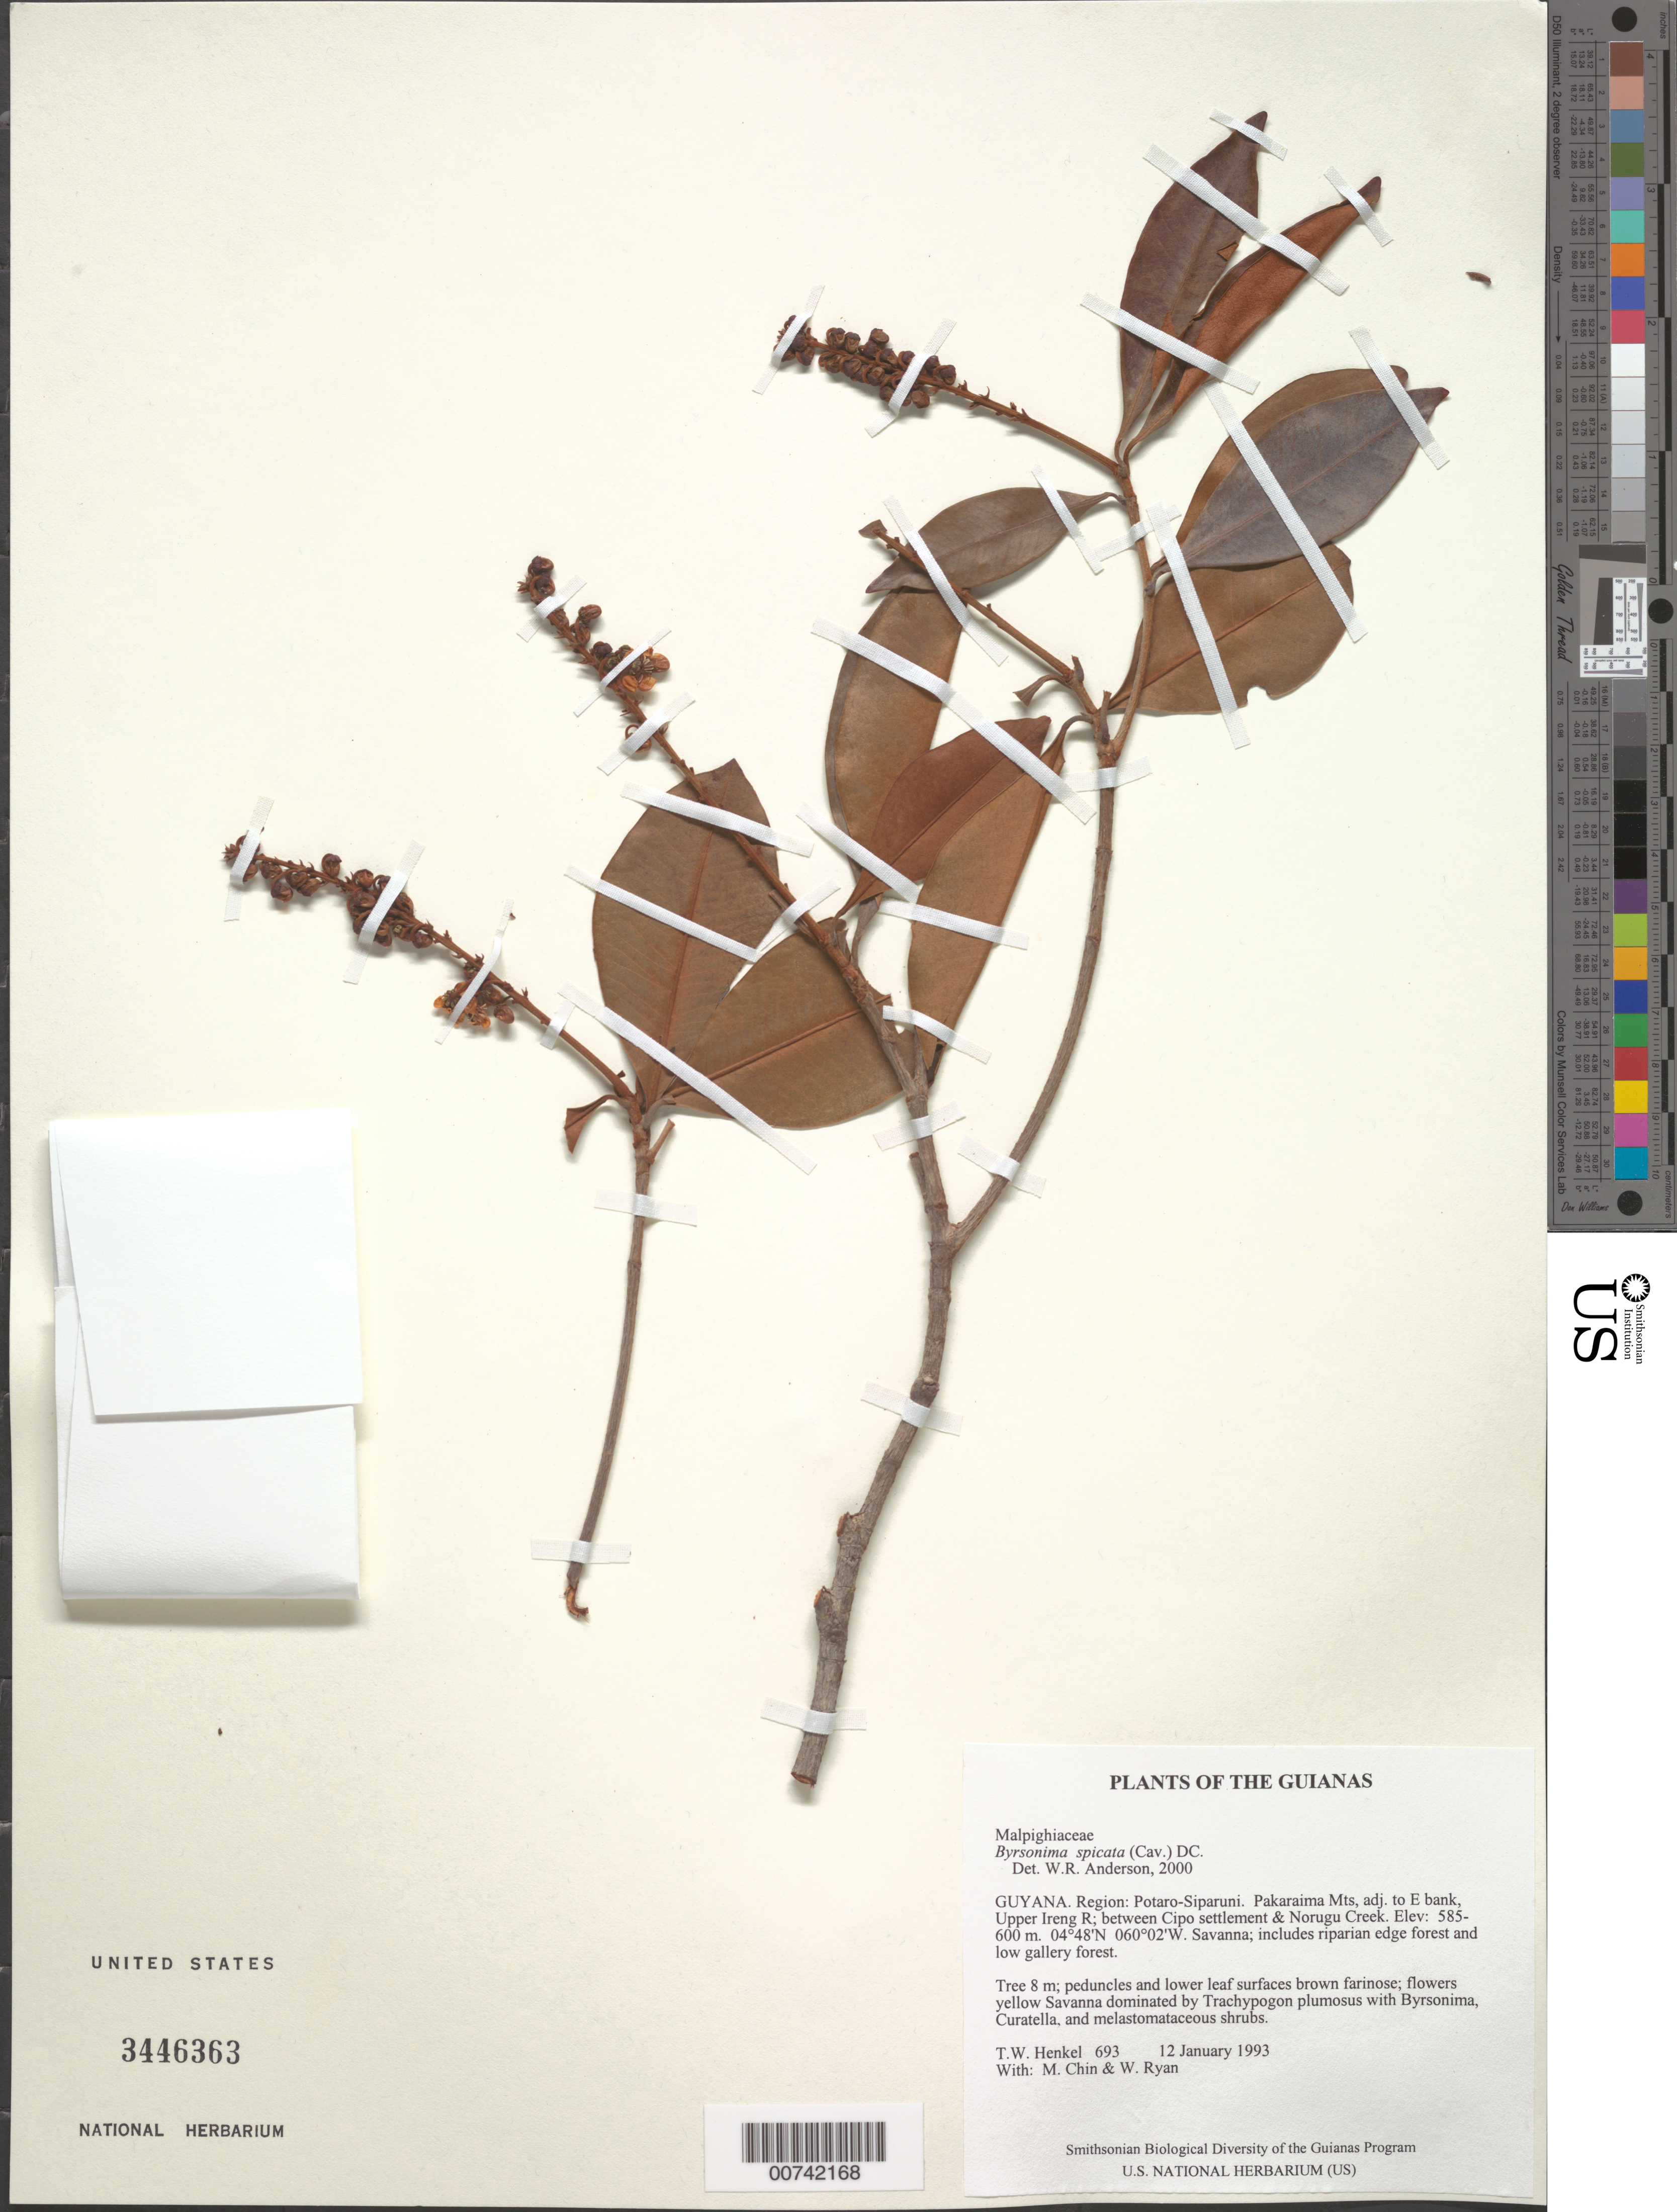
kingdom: Plantae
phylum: Tracheophyta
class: Magnoliopsida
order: Malpighiales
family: Malpighiaceae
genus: Byrsonima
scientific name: Byrsonima spicata (Cav.) DC.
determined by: Anderson, W. R., (MICH), University of Michigan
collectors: T. Henkel, M. Chin & W. Ryan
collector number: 693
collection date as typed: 12 January 1993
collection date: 1993-01-12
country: Guyana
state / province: Potaro-Siparuni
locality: Pakaraima Mts, adj. to E bank, Upper Ireng R; between Cipo settlement & Norugu Creek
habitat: Savanna; includes riparian edge forest and low gallery forest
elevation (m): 585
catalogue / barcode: US 3446363